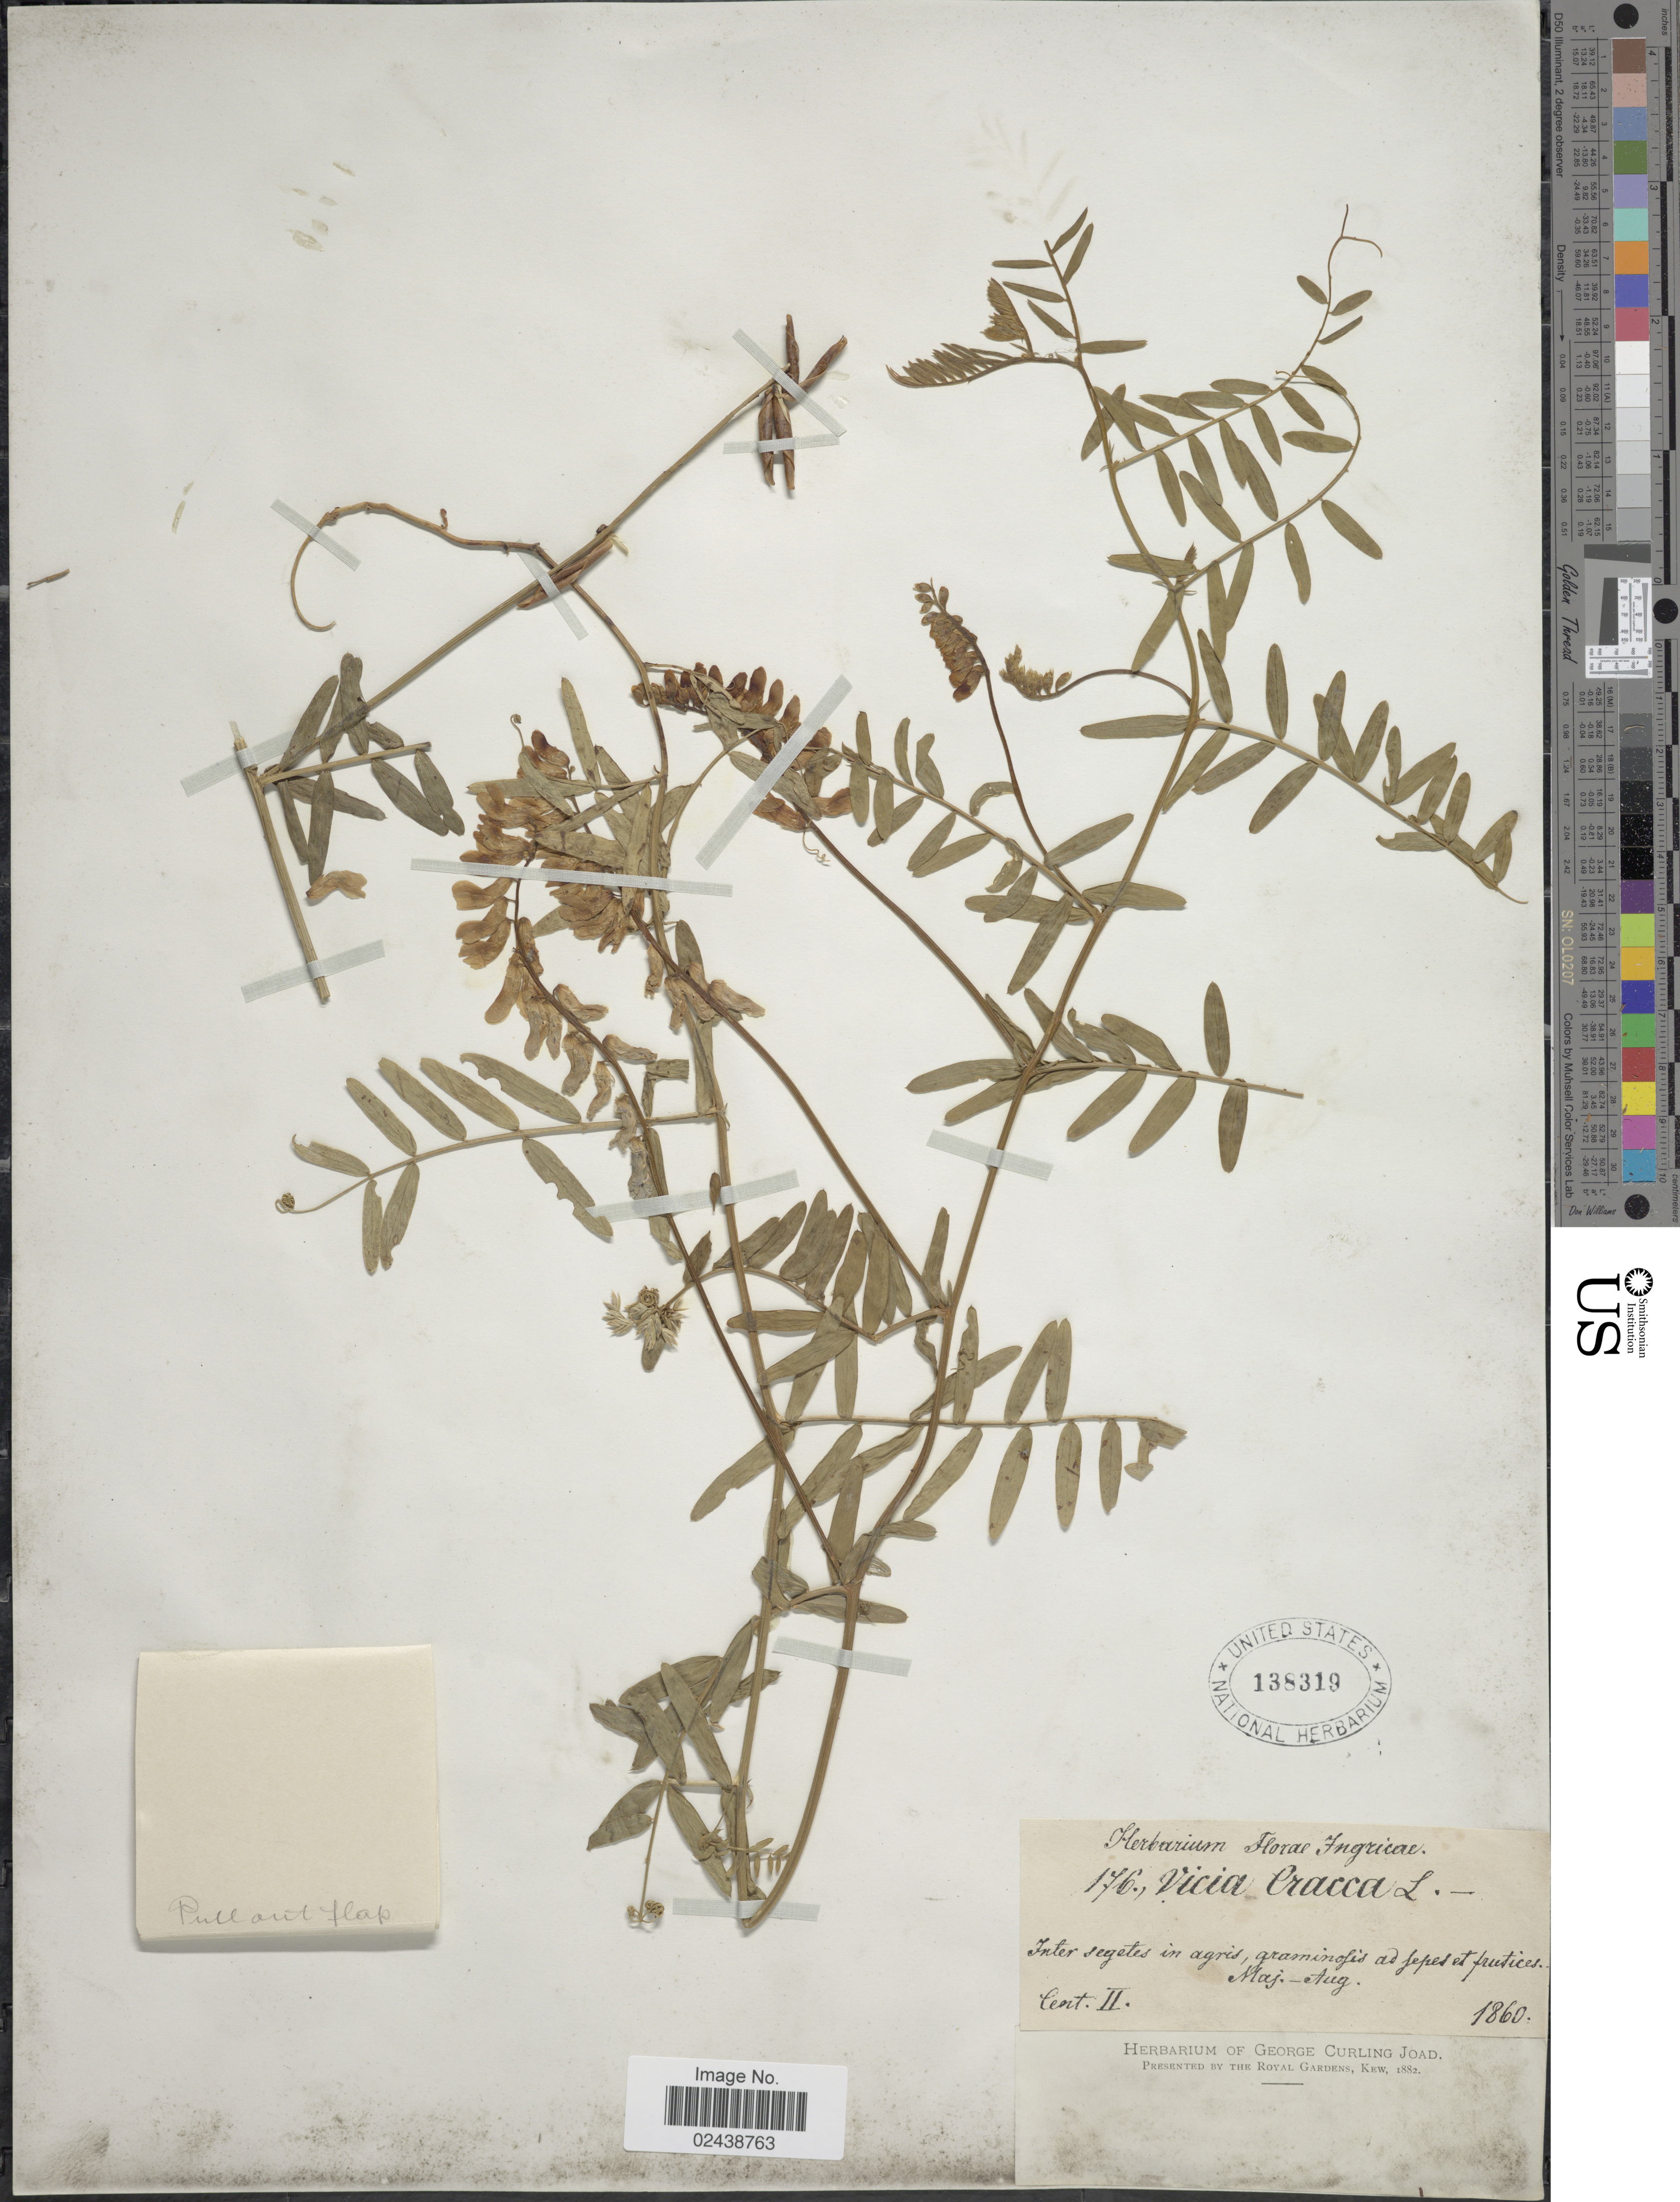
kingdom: Plantae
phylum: Tracheophyta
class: Magnoliopsida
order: Fabales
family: Fabaceae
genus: Vicia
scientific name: Vicia cracca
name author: L.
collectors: Herbarium Florae Ingricae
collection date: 1860-05/1860-08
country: United Kingdom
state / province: England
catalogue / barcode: US 138319